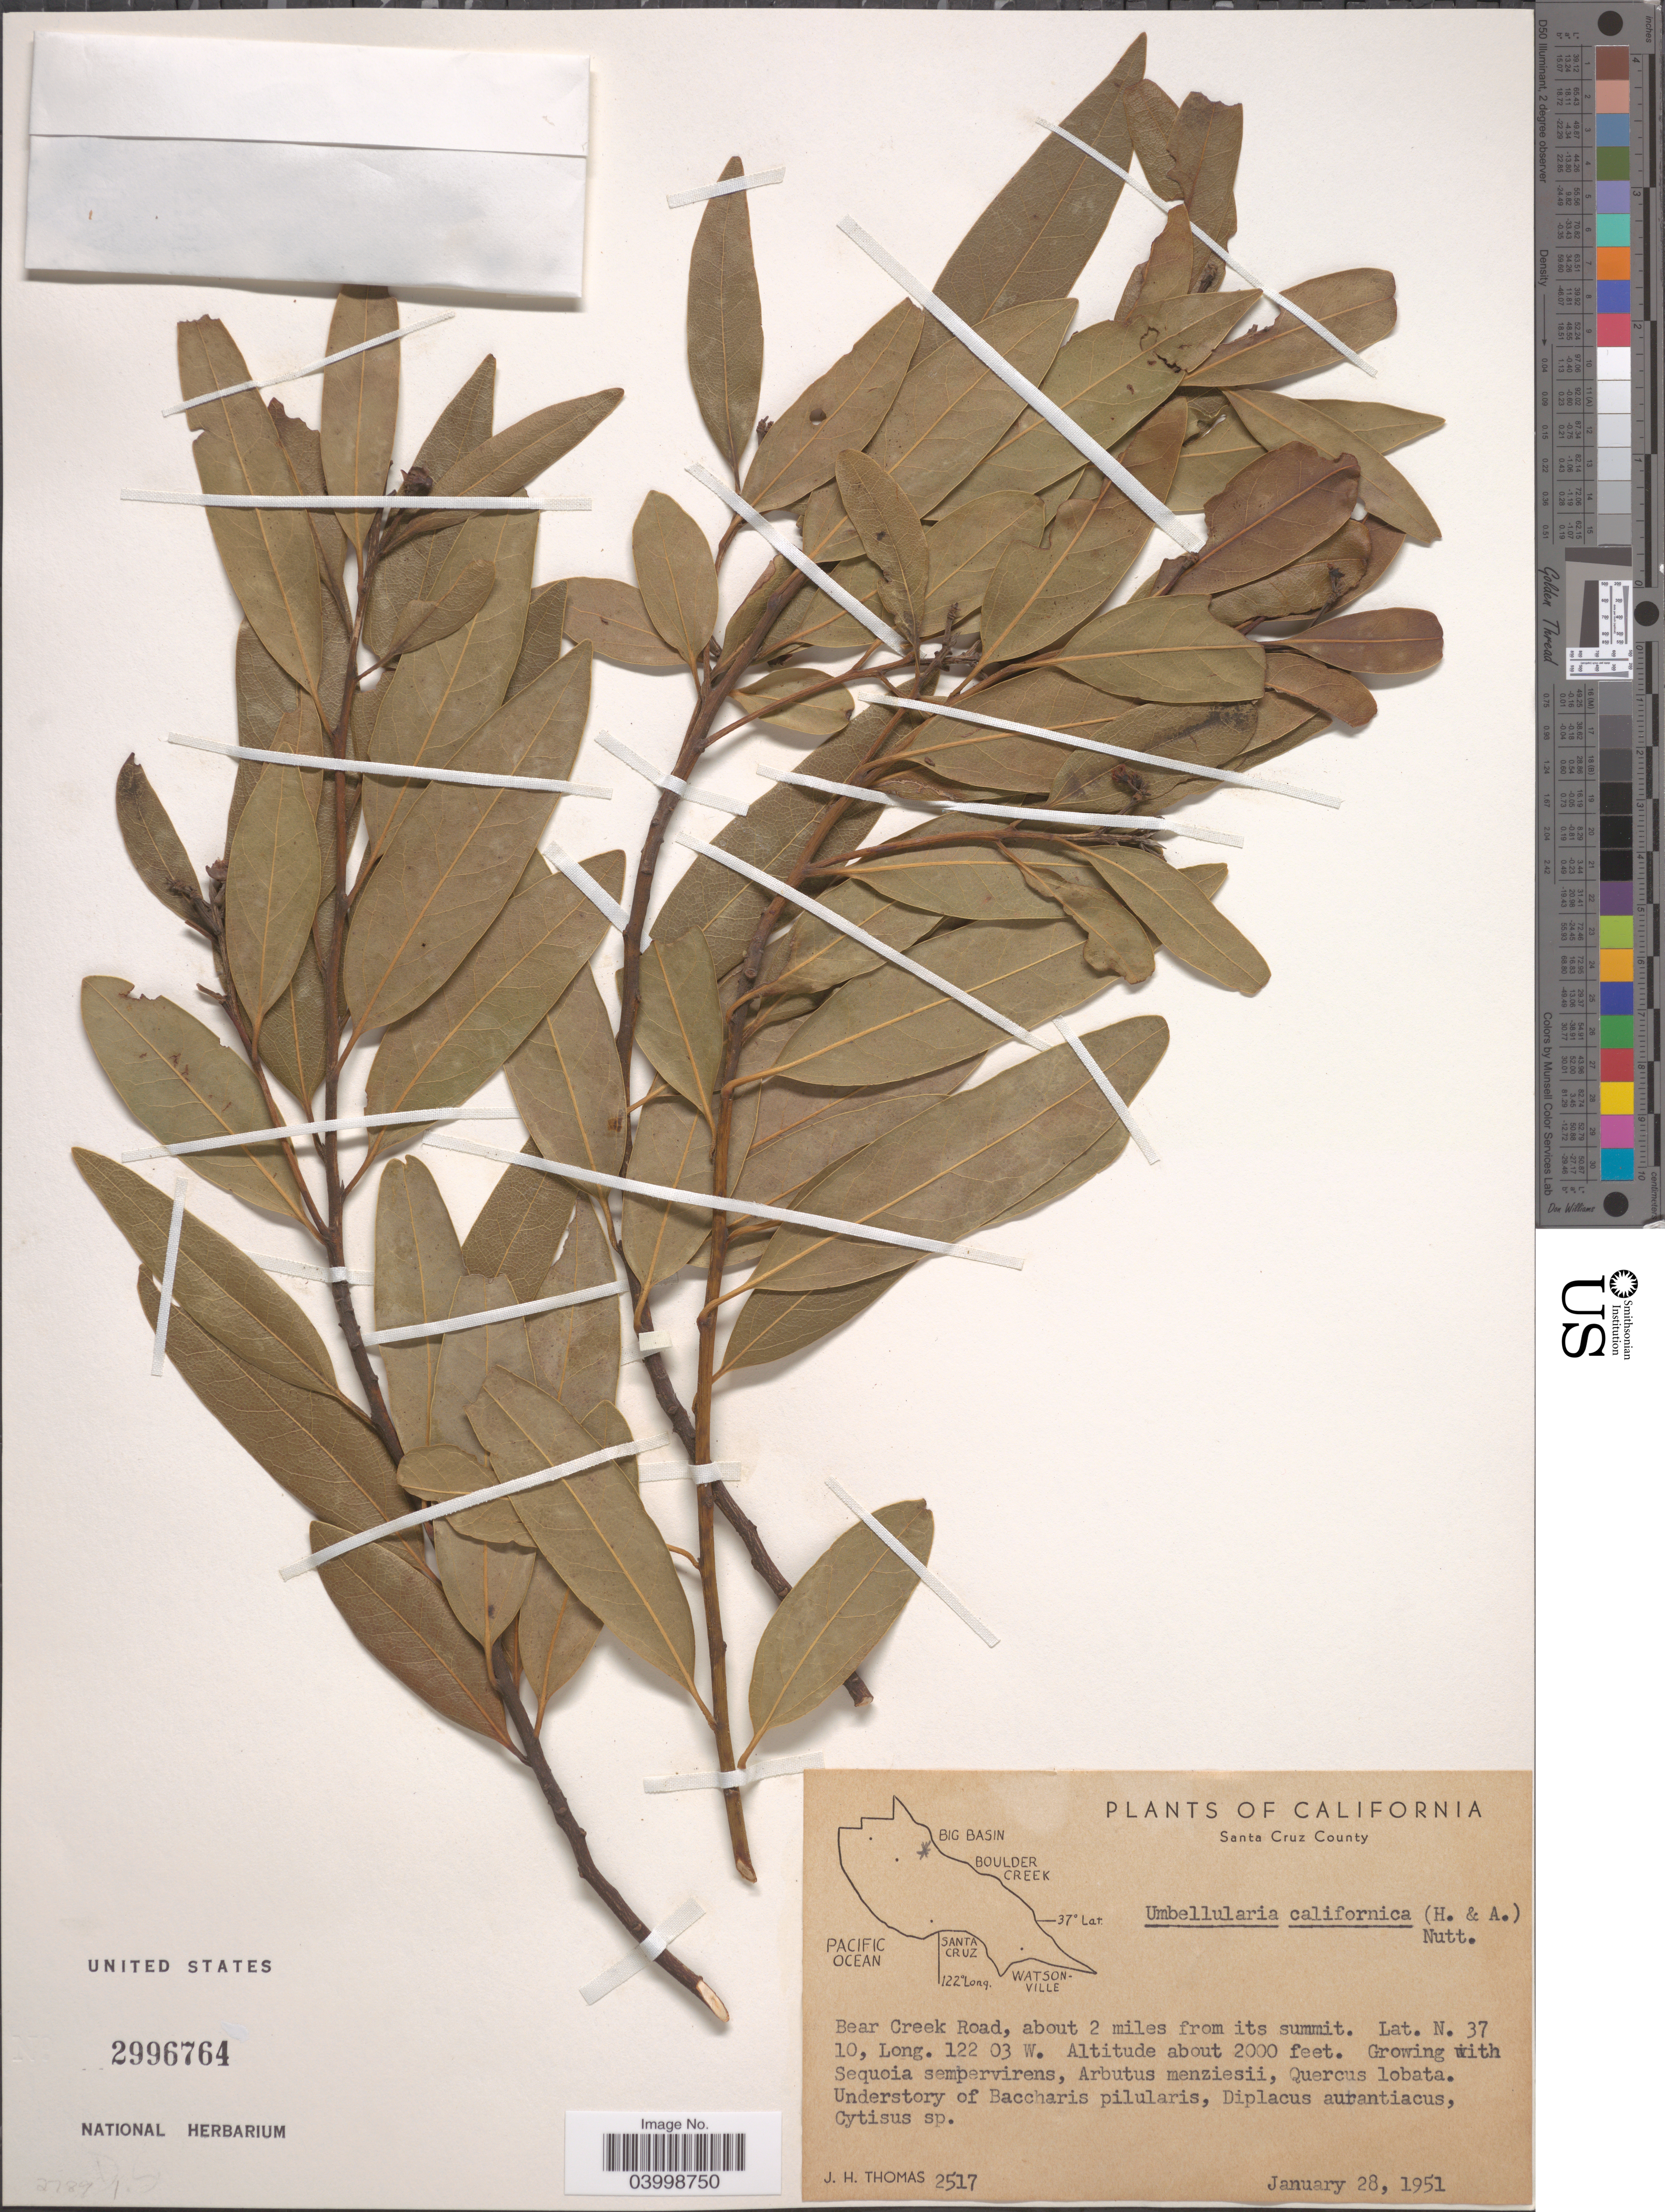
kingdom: Plantae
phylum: Tracheophyta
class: Magnoliopsida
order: Laurales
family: Lauraceae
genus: Umbellularia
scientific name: Umbellularia californica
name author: (Hook. & Arn.) Nutt.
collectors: J. H. Thomas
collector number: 2517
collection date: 1951-01-28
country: United States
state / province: California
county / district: Santa Cruz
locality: Santa Cruz County. Bear Creek Road, about 2 miles from its summit.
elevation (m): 610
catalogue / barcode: US 2996764